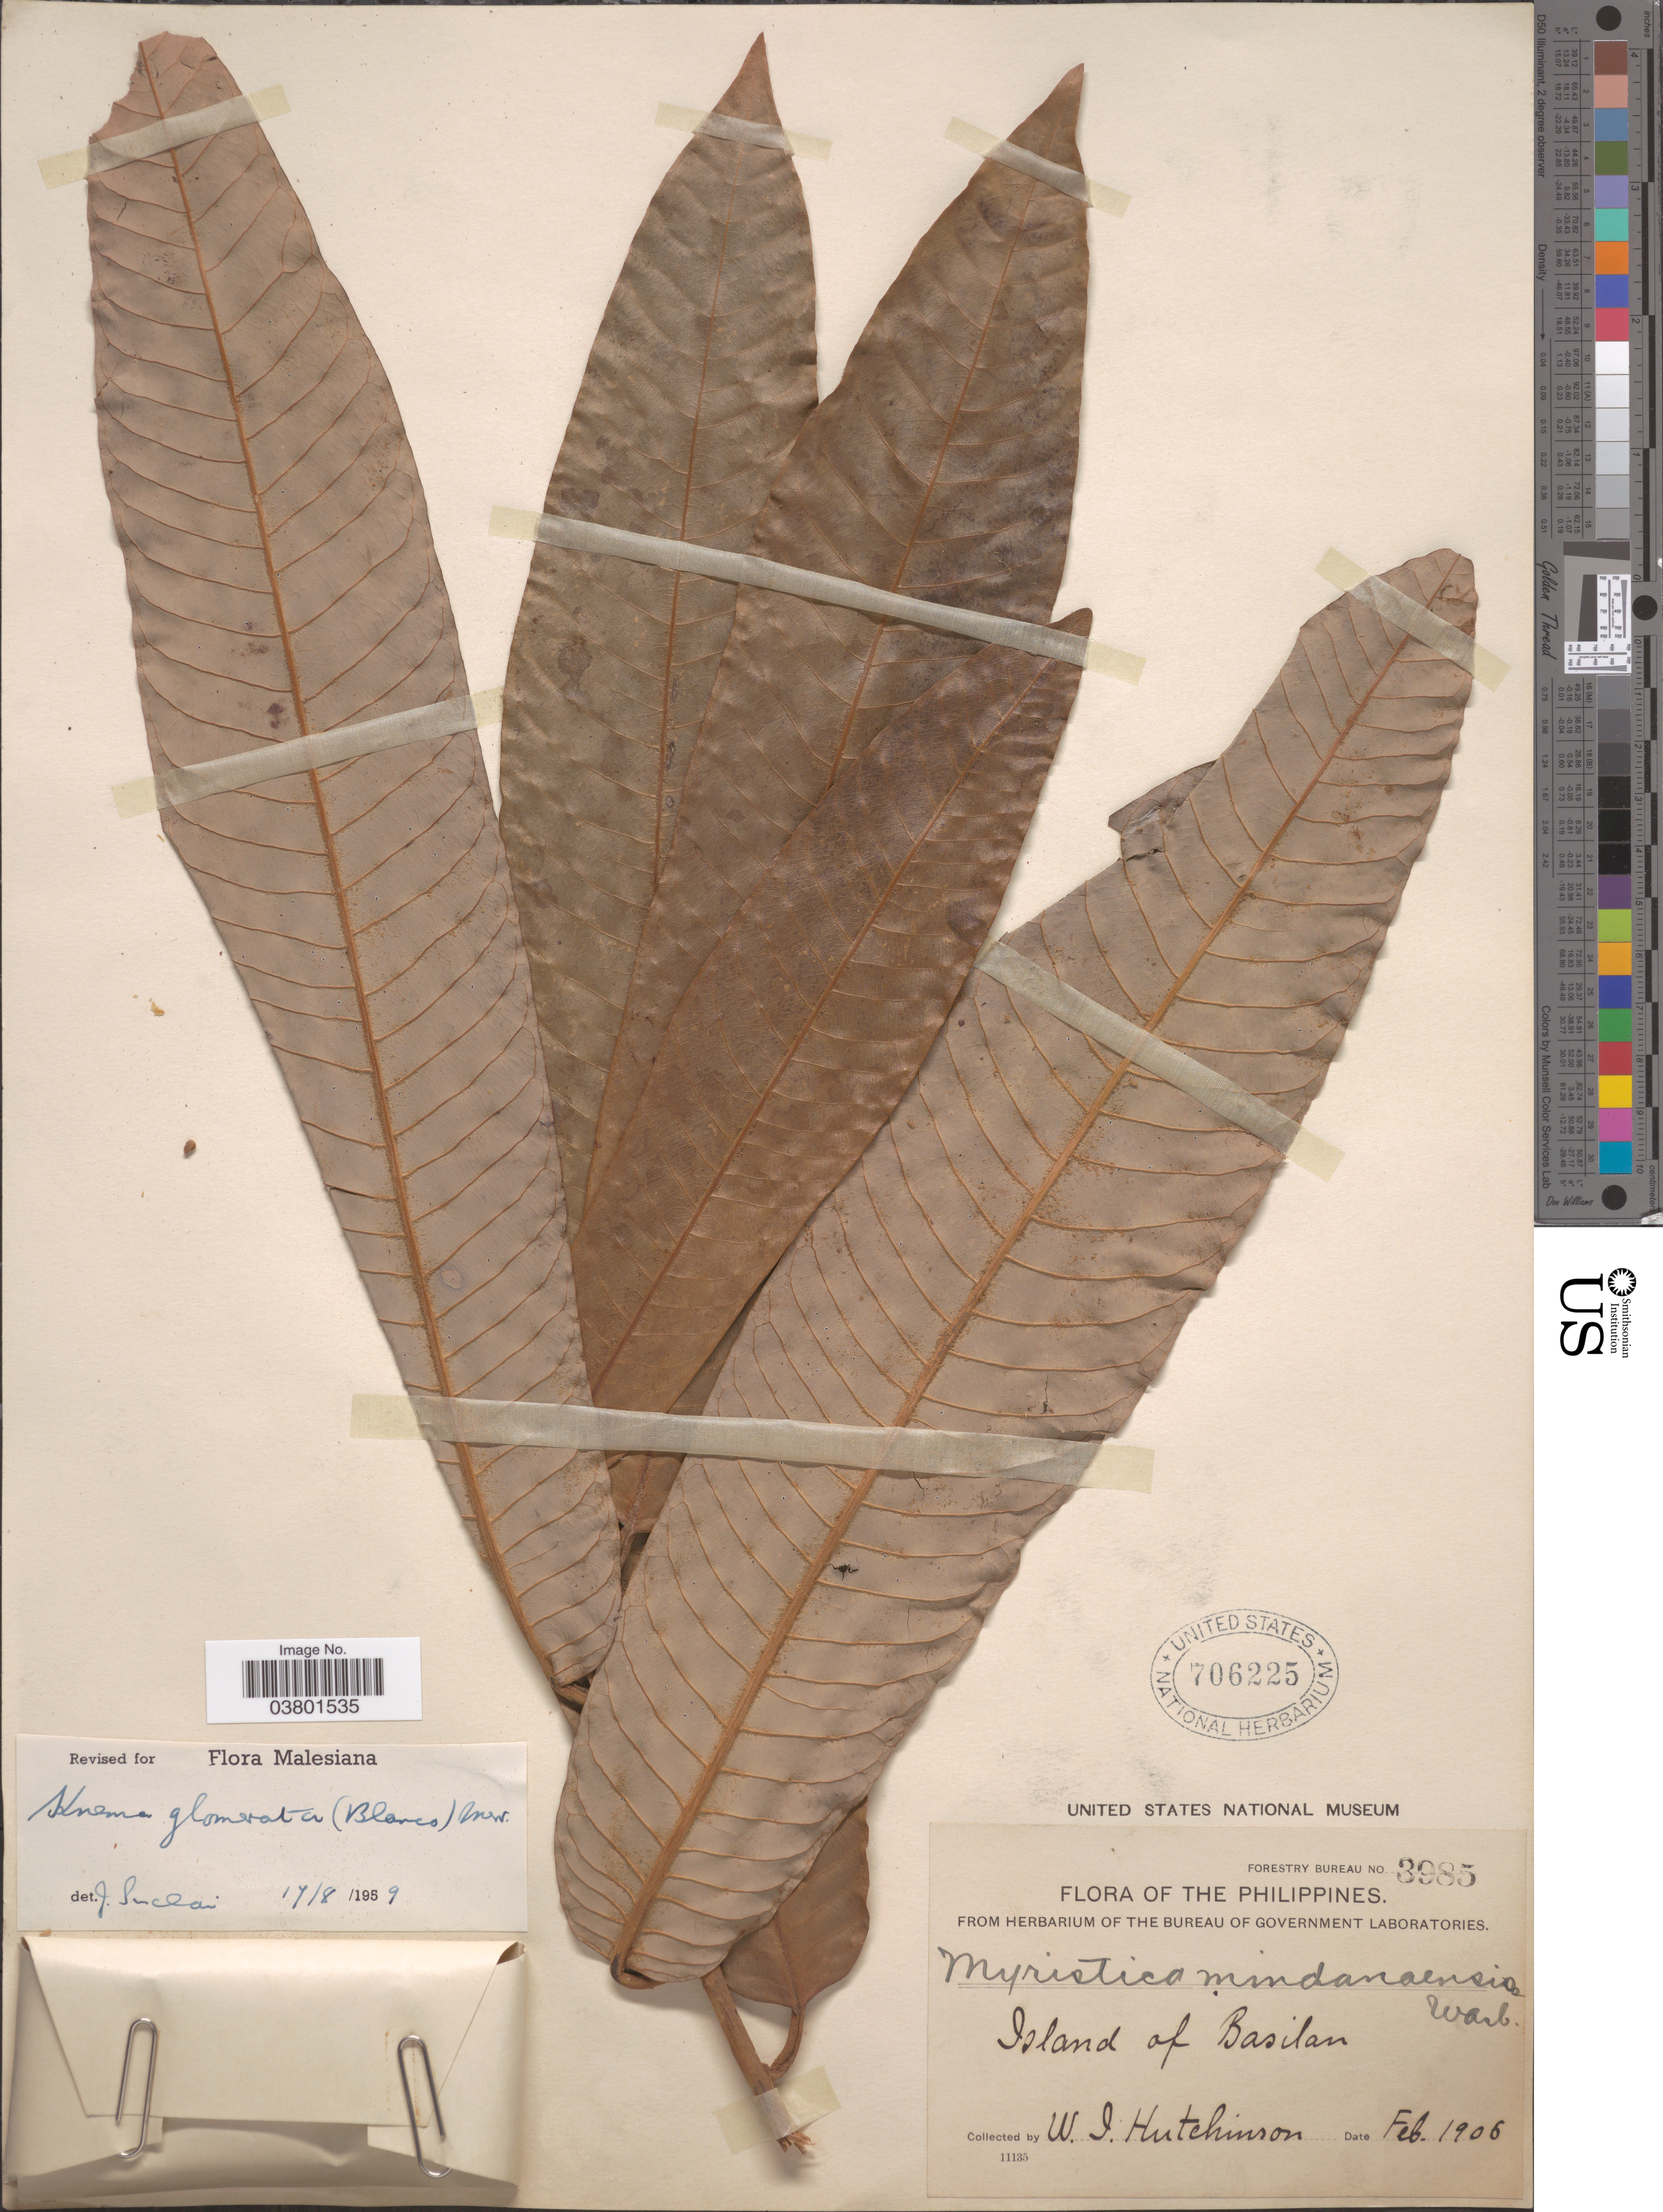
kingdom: Plantae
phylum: Tracheophyta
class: Magnoliopsida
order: Magnoliales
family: Myristicaceae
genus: Knema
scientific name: Knema glomerata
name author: (Blanco) Merr.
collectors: W. J. Hutchinson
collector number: Forestry Bureau 3985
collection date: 1906-02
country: Philippines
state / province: Muslim Mindanao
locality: Island of Basilan.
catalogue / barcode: US 706225